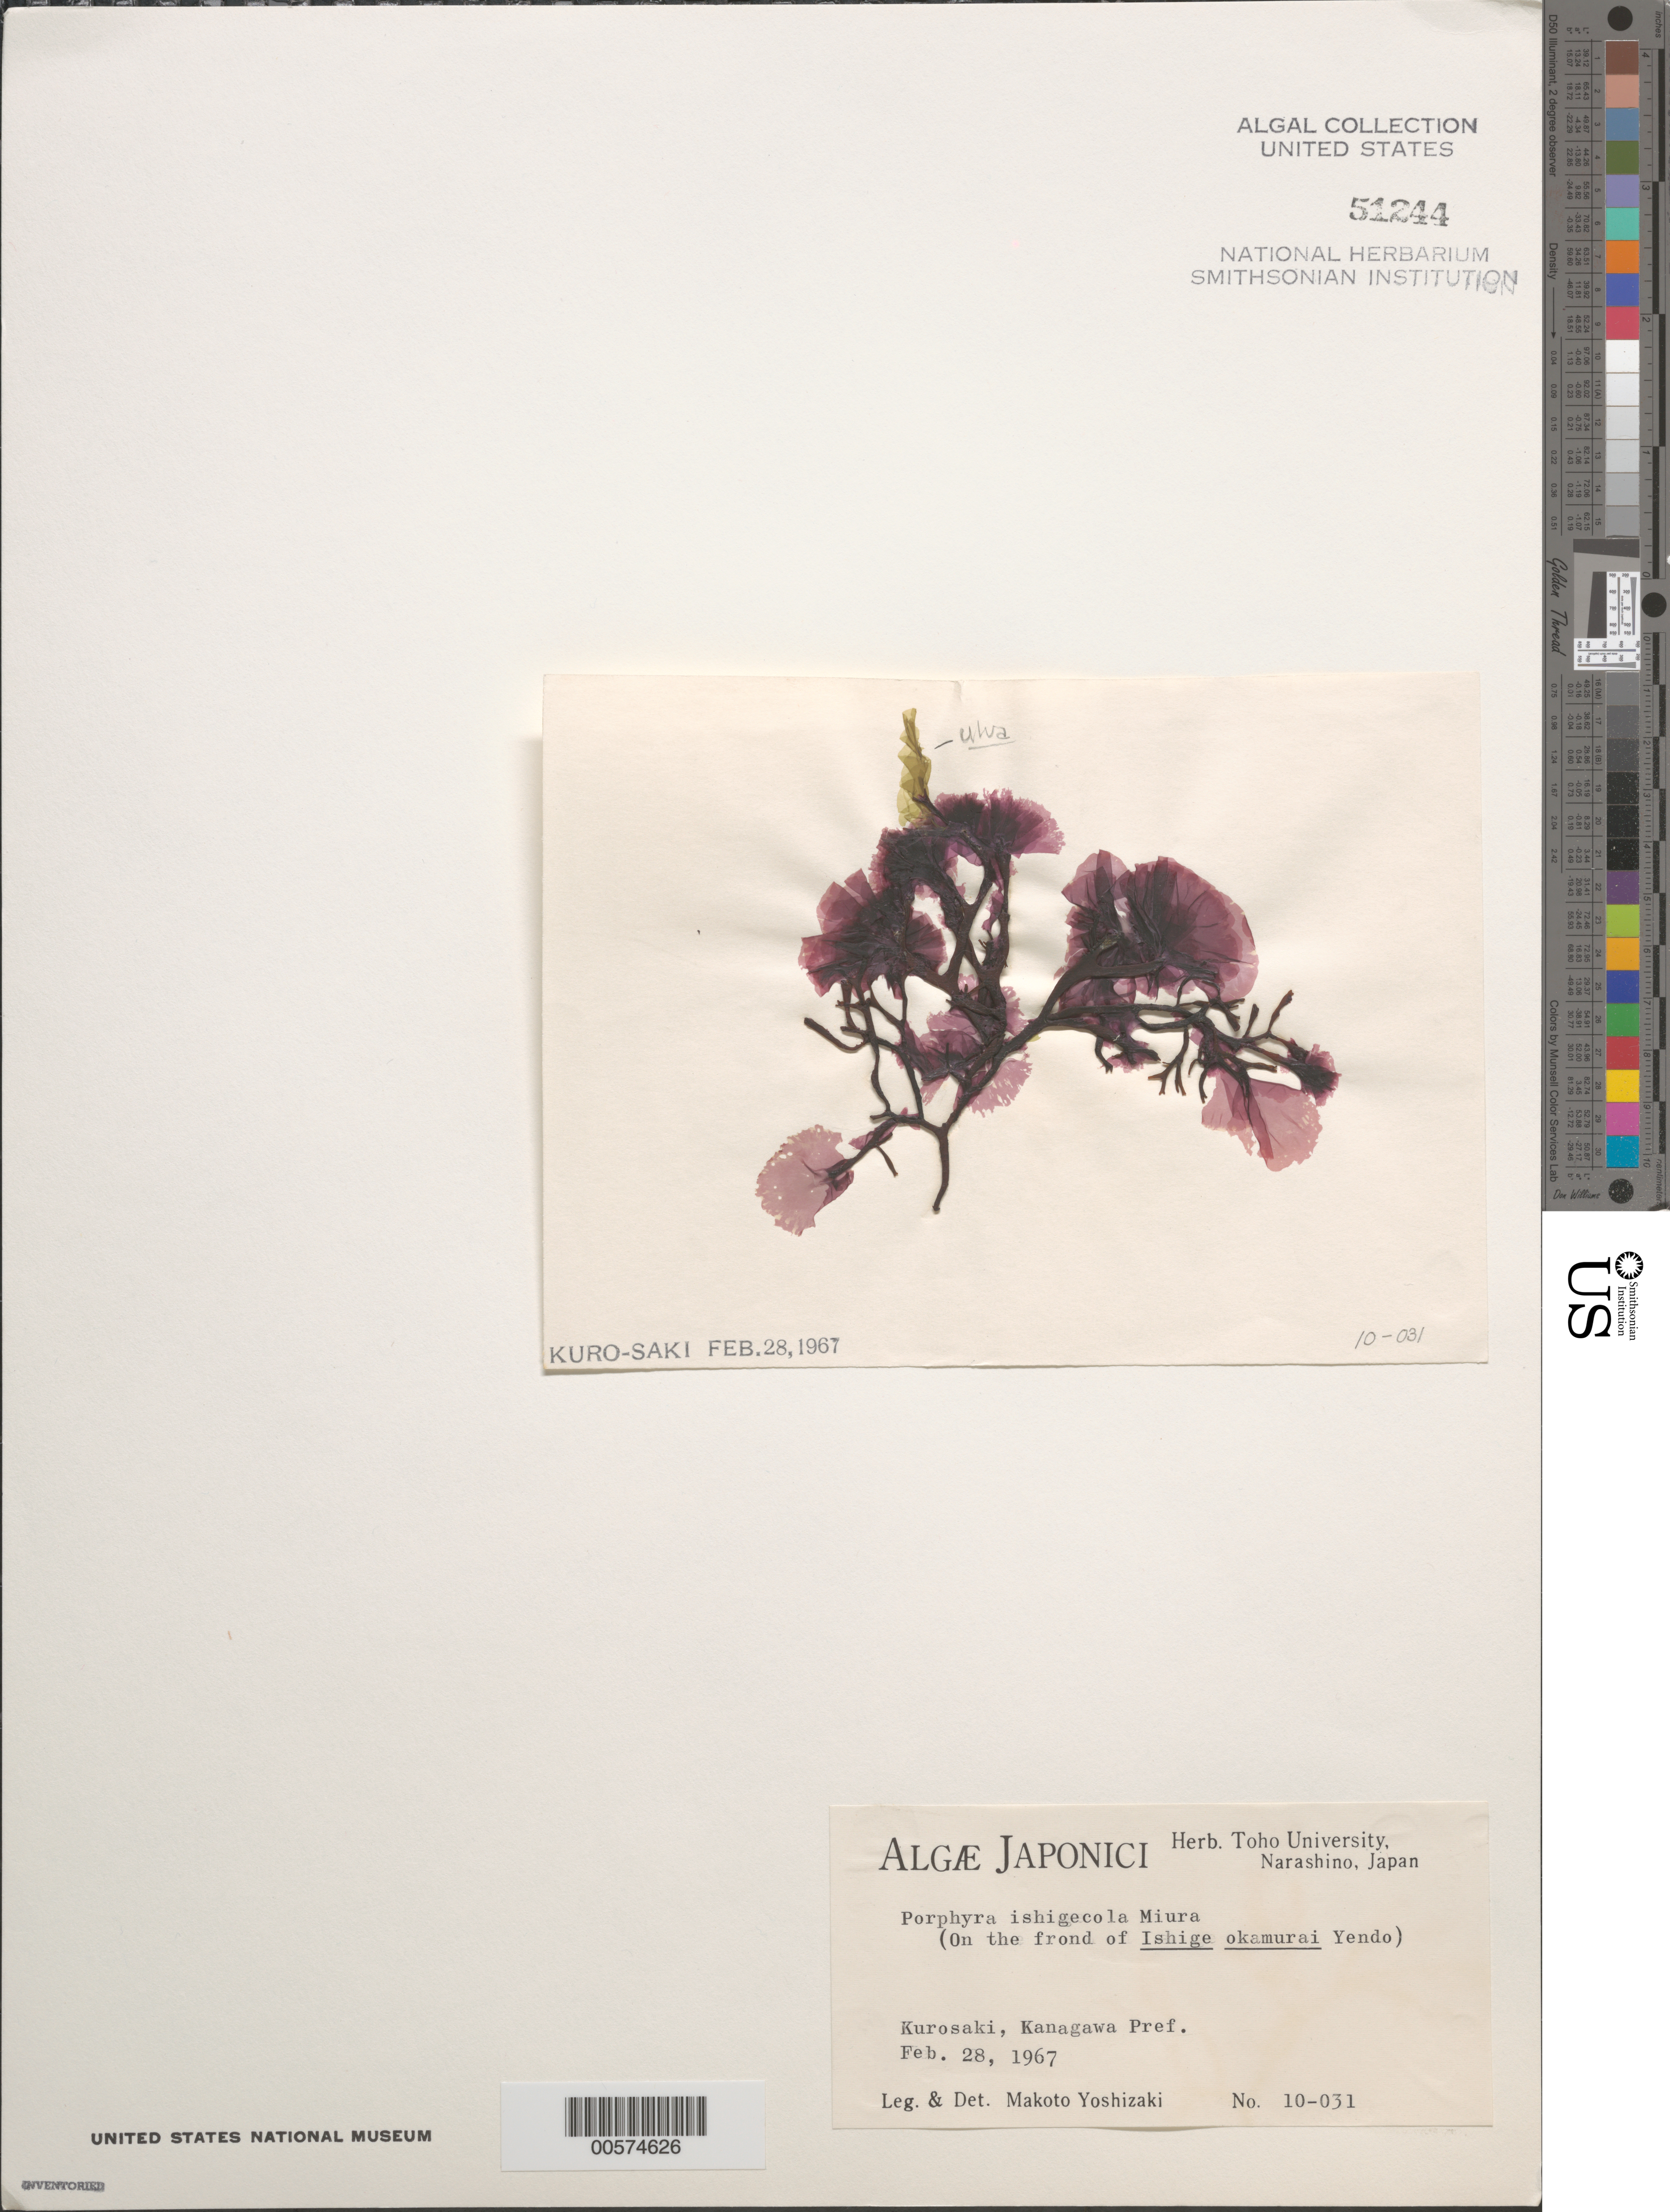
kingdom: Plantae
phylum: Rhodophyta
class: Bangiophyceae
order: Bangiales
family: Bangiaceae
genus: Porphyra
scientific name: Porphyra ishigecola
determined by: Yoshizaki, M.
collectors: M. Yoshizaki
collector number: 10-031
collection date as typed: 28 Feb 1967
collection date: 1967-02-28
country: Japan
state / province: Kanagawa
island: Honshu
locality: Kurosaki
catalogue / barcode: US 51244